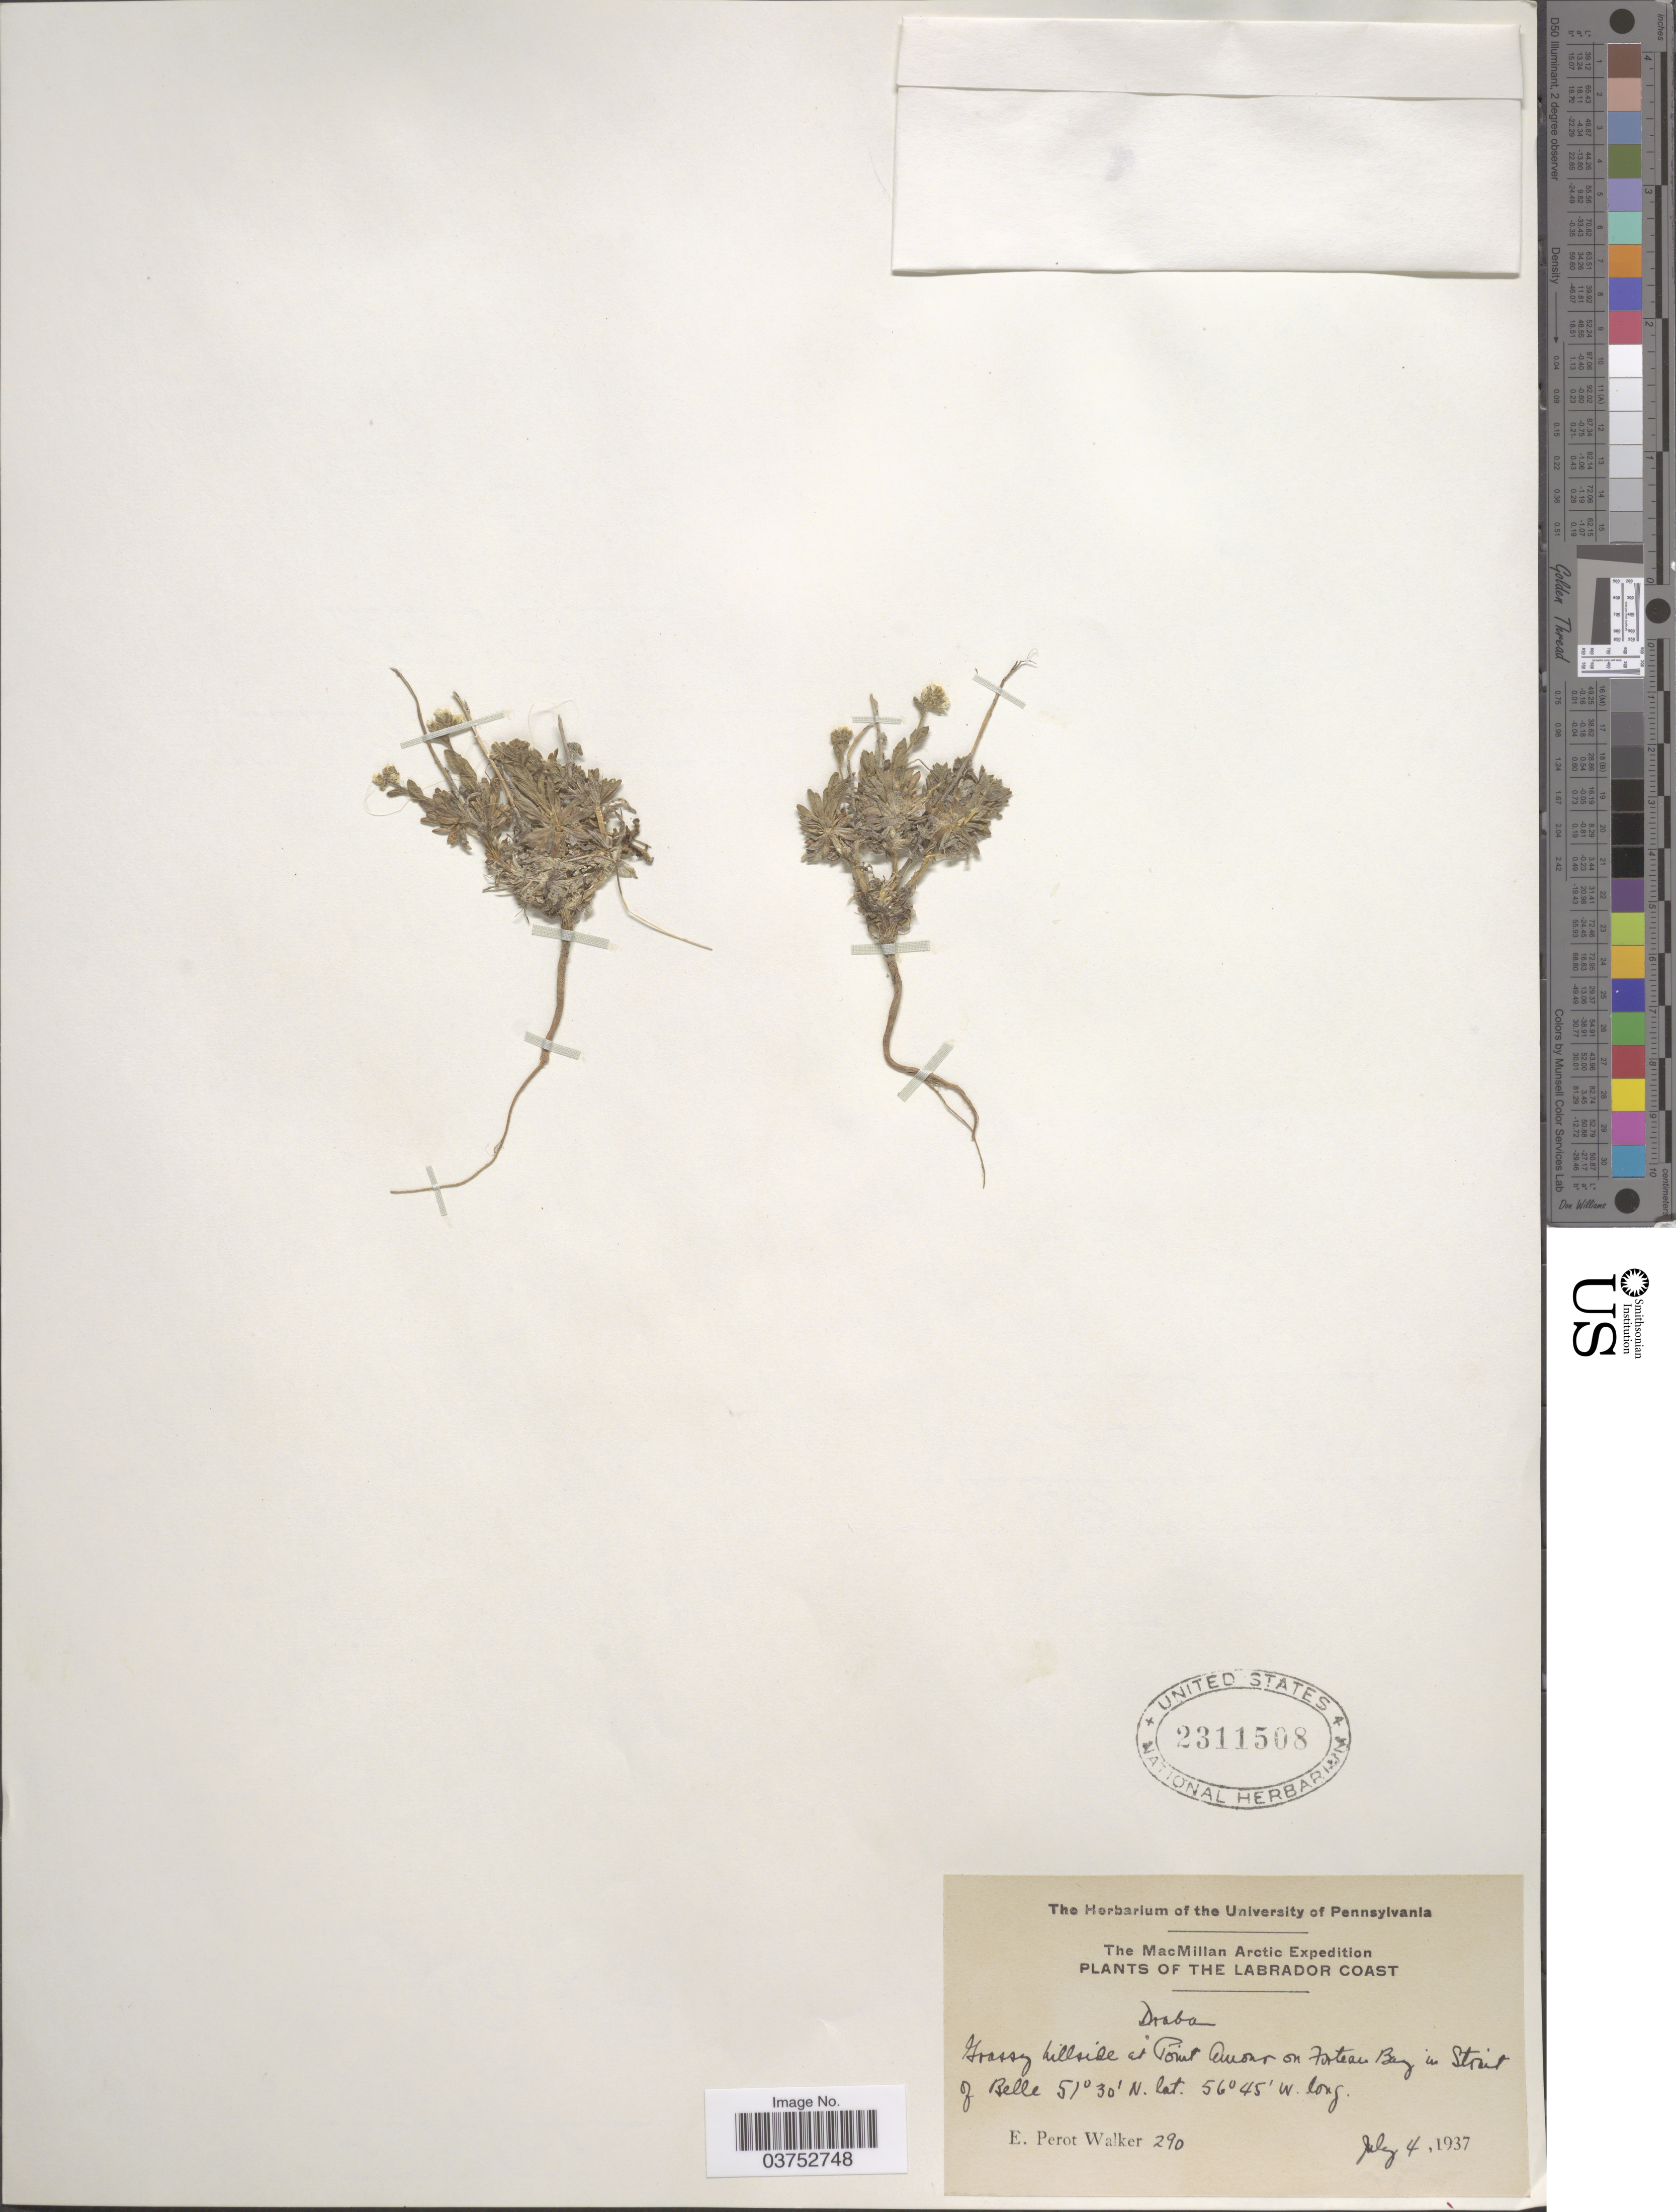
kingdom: Plantae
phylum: Tracheophyta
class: Magnoliopsida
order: Brassicales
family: Brassicaceae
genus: Draba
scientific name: Draba sp.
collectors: E. Walker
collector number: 290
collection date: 1937-07-04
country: Canada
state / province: Newfoundland and Labrador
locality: The Labrador Coast. Grassy hillside at Point Amour on Forteau Bay in Strait of Belle.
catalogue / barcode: US 2311508